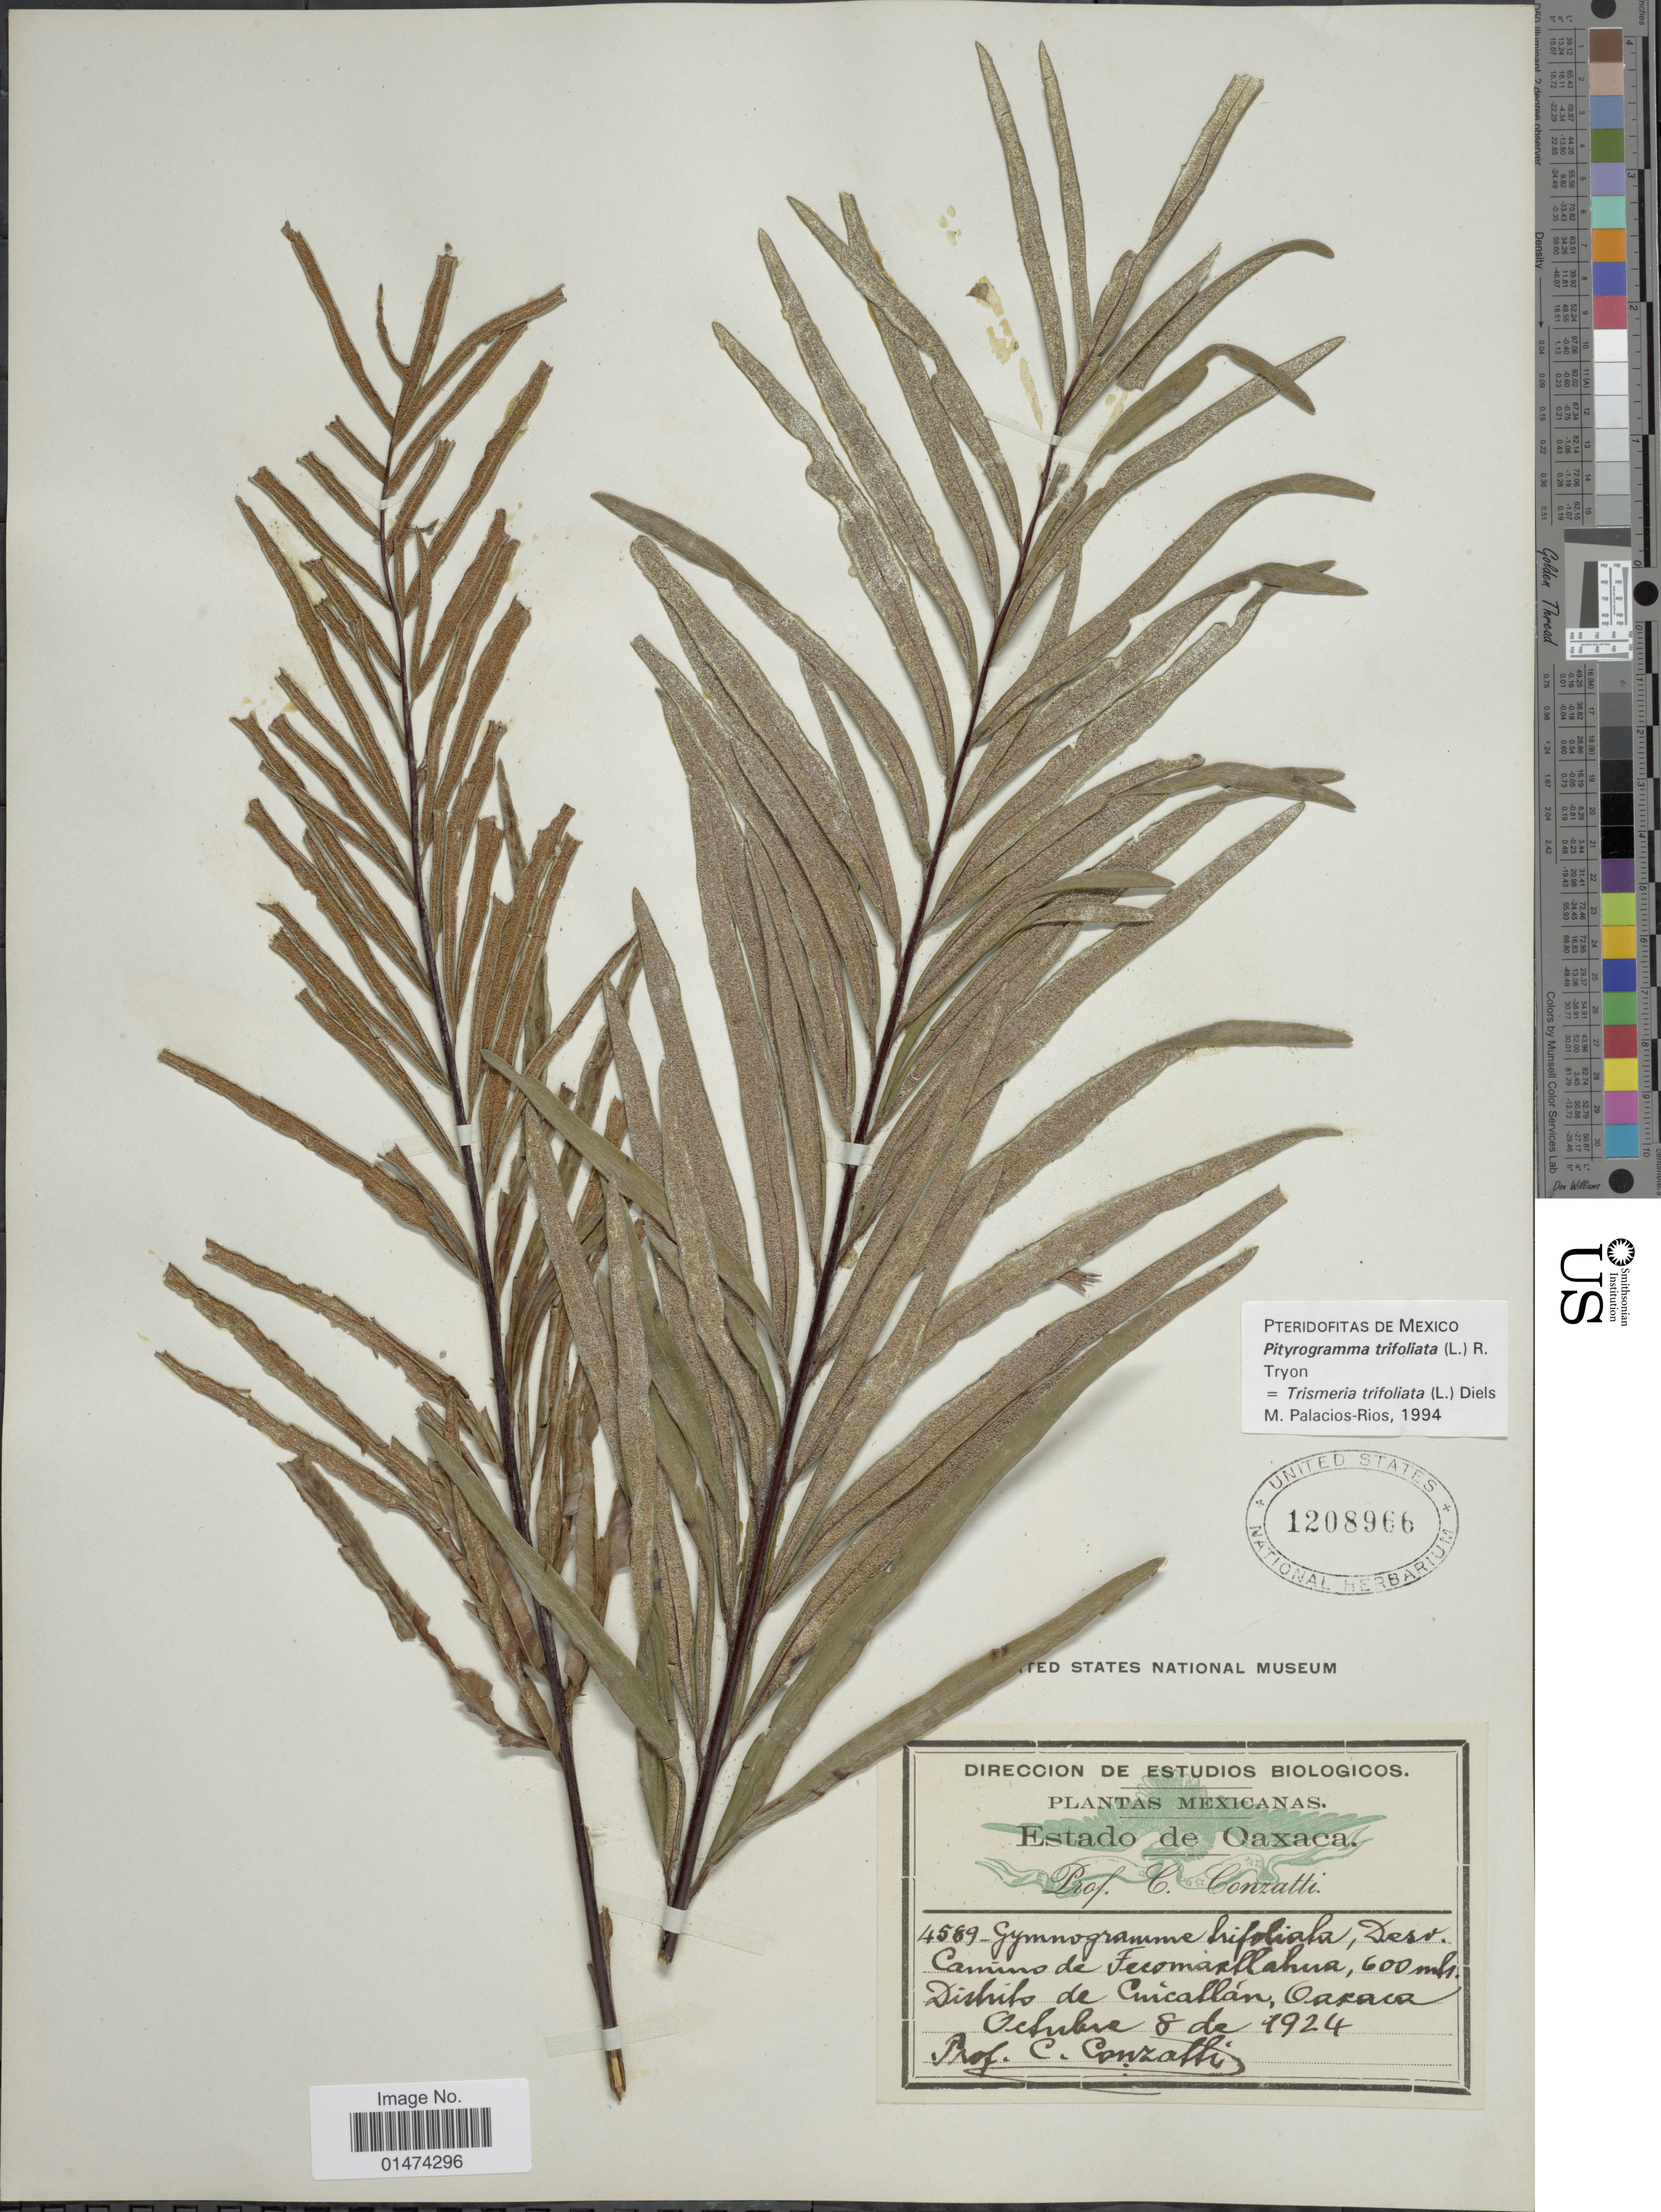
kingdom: Plantae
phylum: Tracheophyta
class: Polypodiopsida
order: Polypodiales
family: Pteridaceae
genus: Pityrogramma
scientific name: Pityrogramma trifoliata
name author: (L.) R.M. Tryon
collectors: C. Conzatti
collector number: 4589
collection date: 1924-10-08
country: Mexico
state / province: Oaxaca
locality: Camino de Tecomaxtlahuaca, Distrito de Cuicatlán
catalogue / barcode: US 1208966